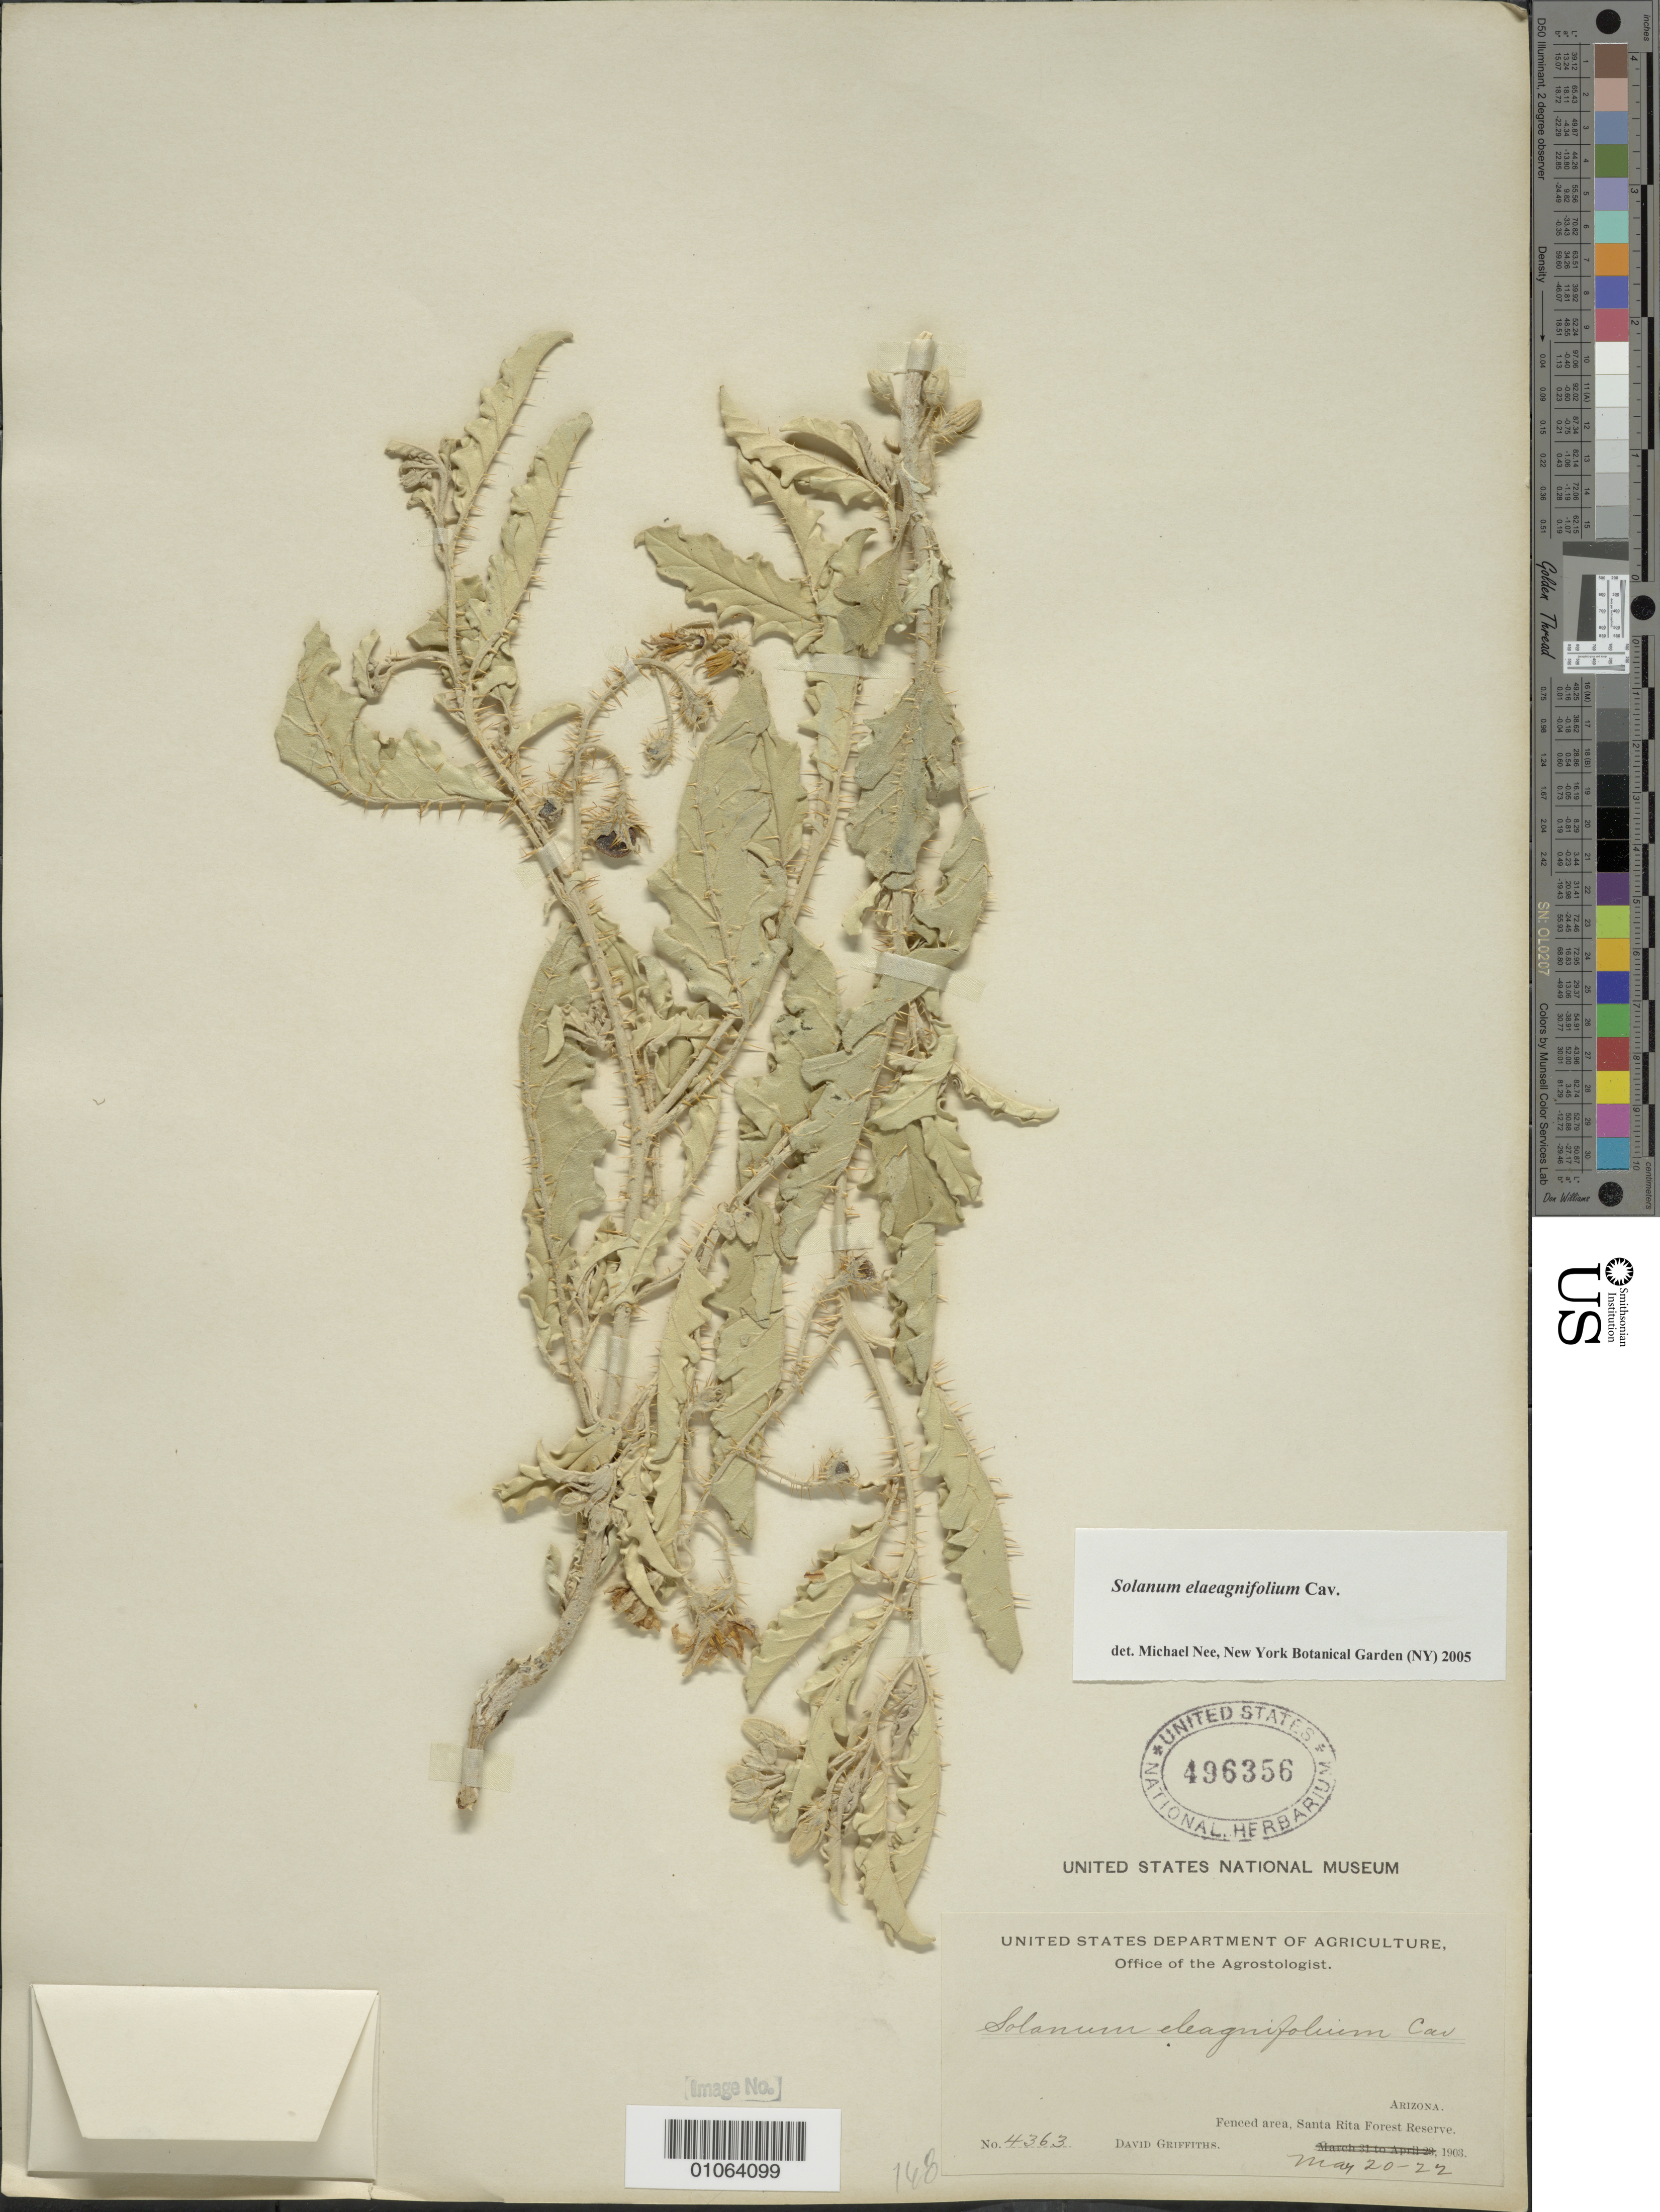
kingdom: Plantae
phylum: Tracheophyta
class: Magnoliopsida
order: Solanales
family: Solanaceae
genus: Solanum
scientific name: Solanum elaeagnifolium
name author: Cav.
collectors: D. Griffiths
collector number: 4363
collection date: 1903-05-20/1903-05-22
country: United States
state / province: Arizona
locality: Fenced area, Santa Rita Forest Reserve.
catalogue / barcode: US 496356